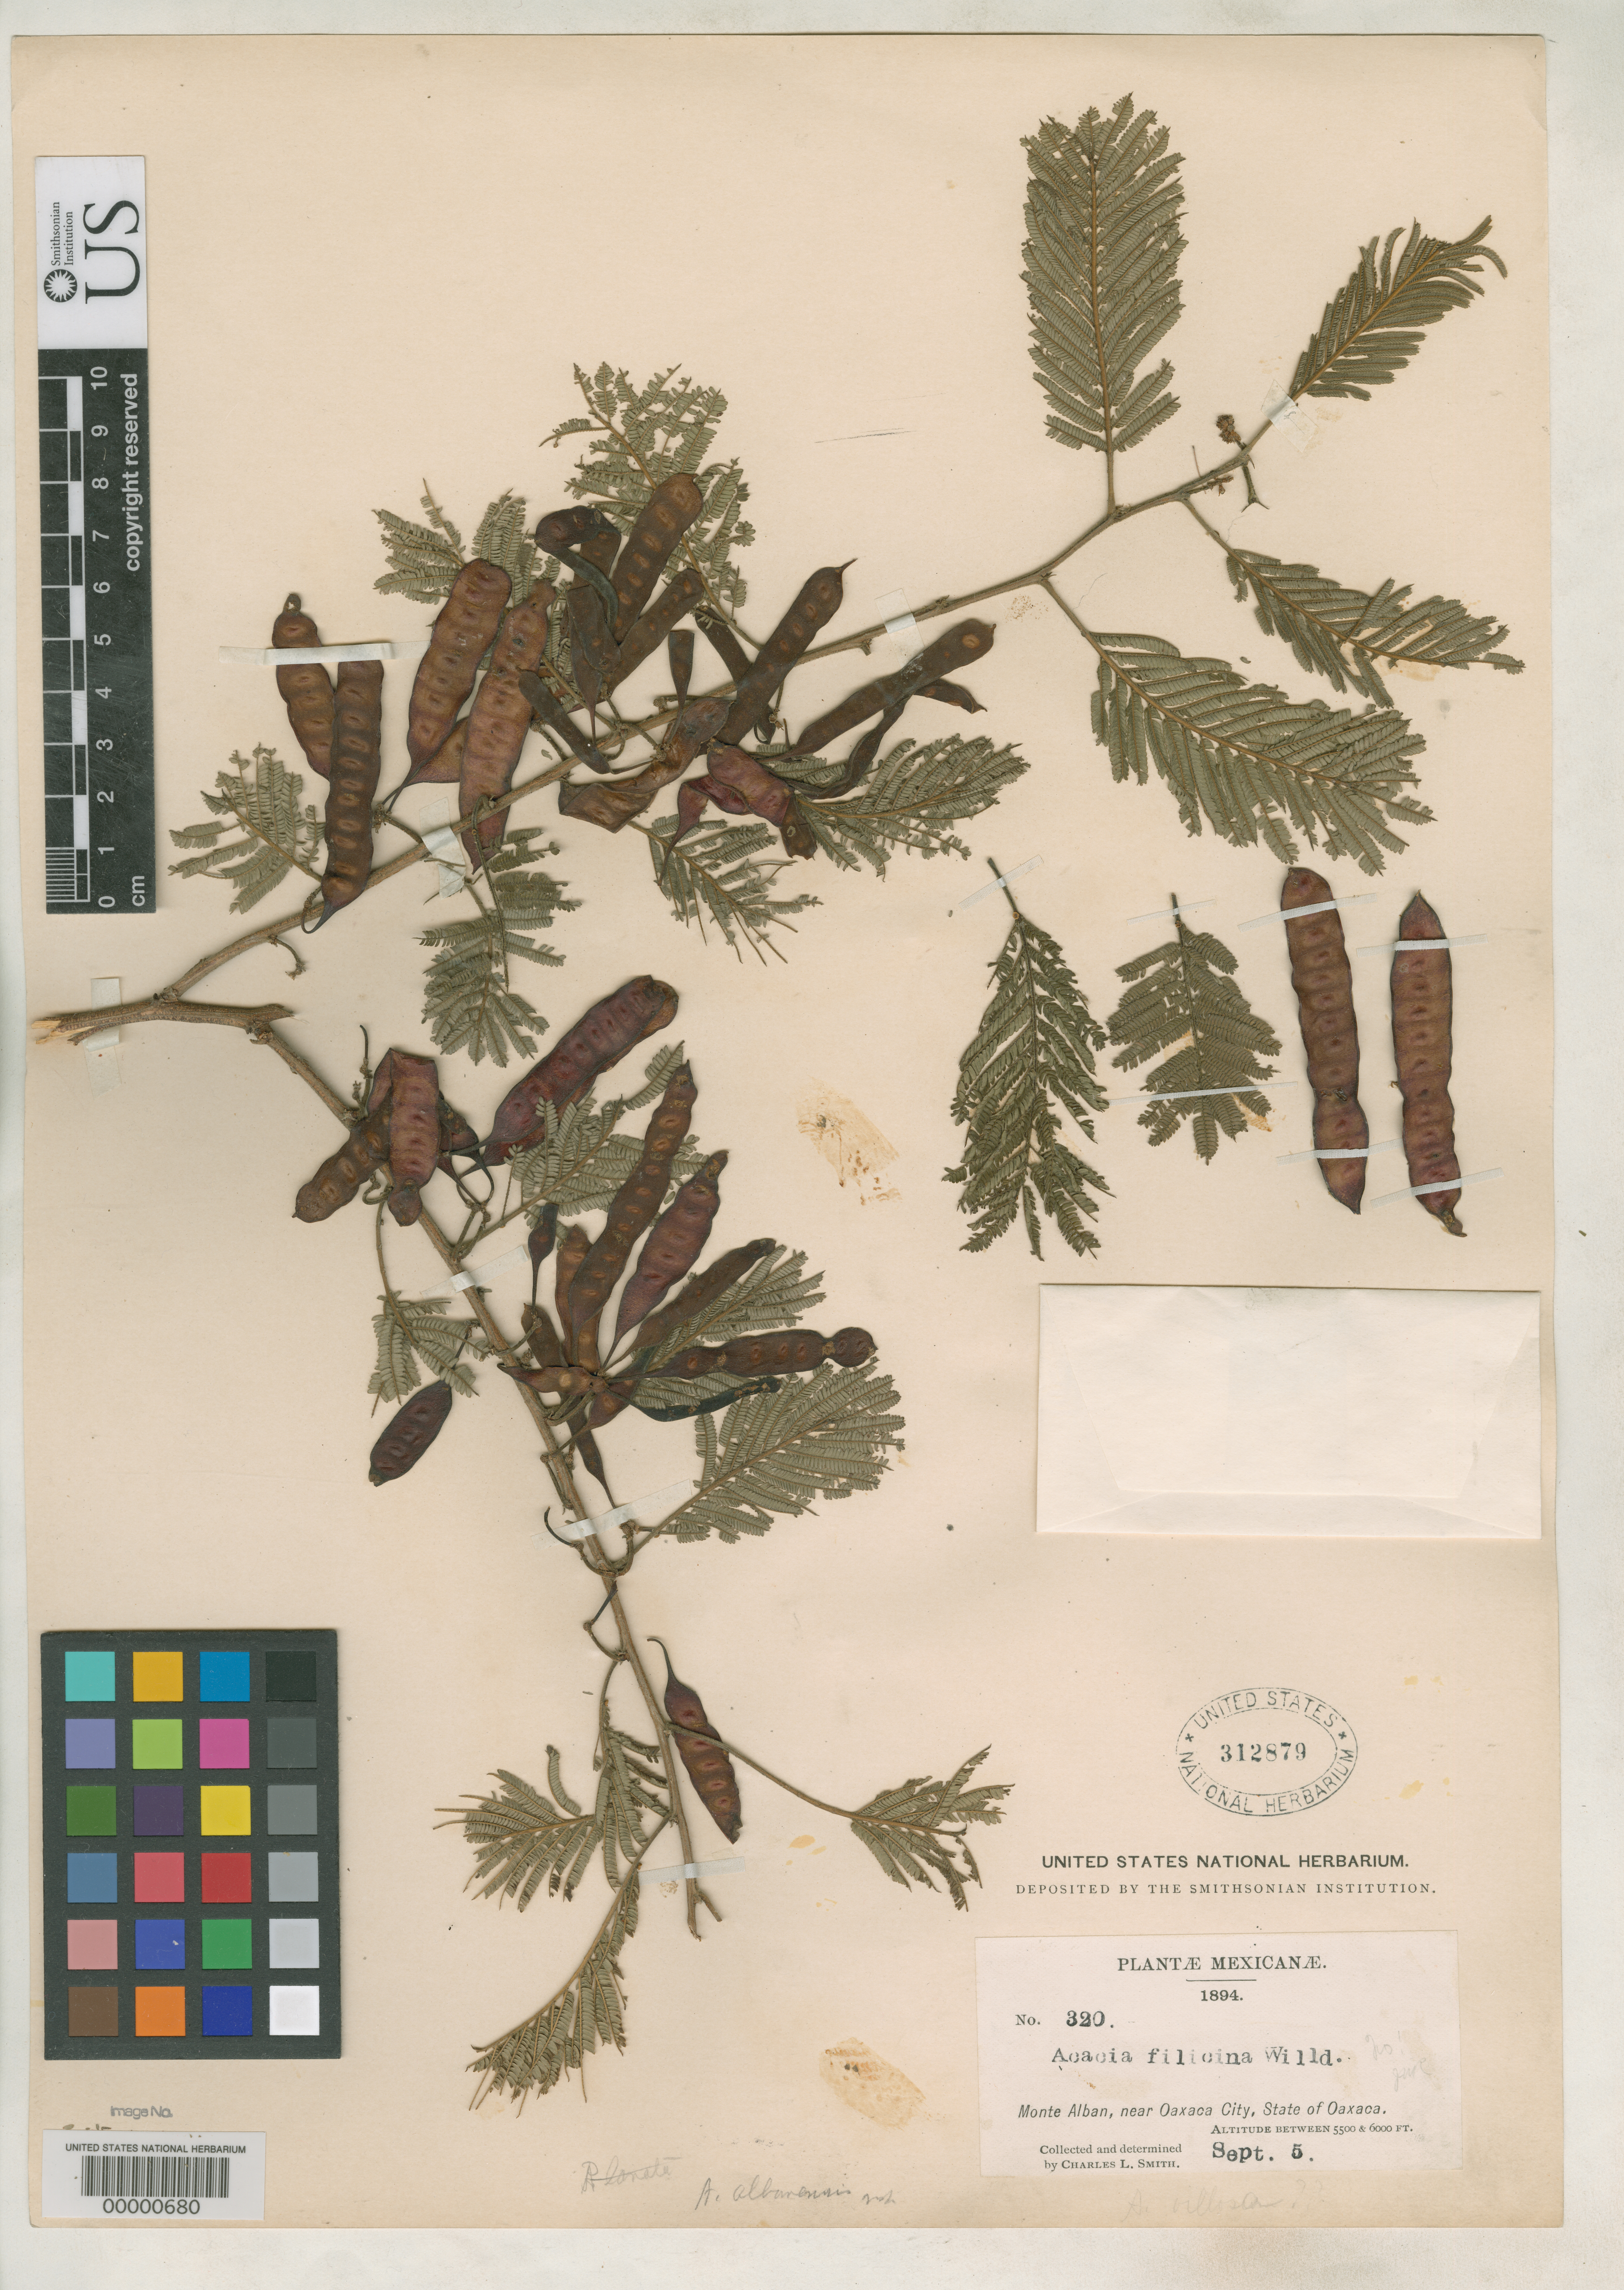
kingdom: Plantae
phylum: Tracheophyta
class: Magnoliopsida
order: Fabales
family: Fabaceae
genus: Senegalia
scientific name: Senegalia albanensis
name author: Britton & Rose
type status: Isotype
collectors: C. L. Smith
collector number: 320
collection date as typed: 05 Sep 1894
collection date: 1894-09-05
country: Mexico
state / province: Oaxaca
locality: Monte Alban.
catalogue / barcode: US 312879